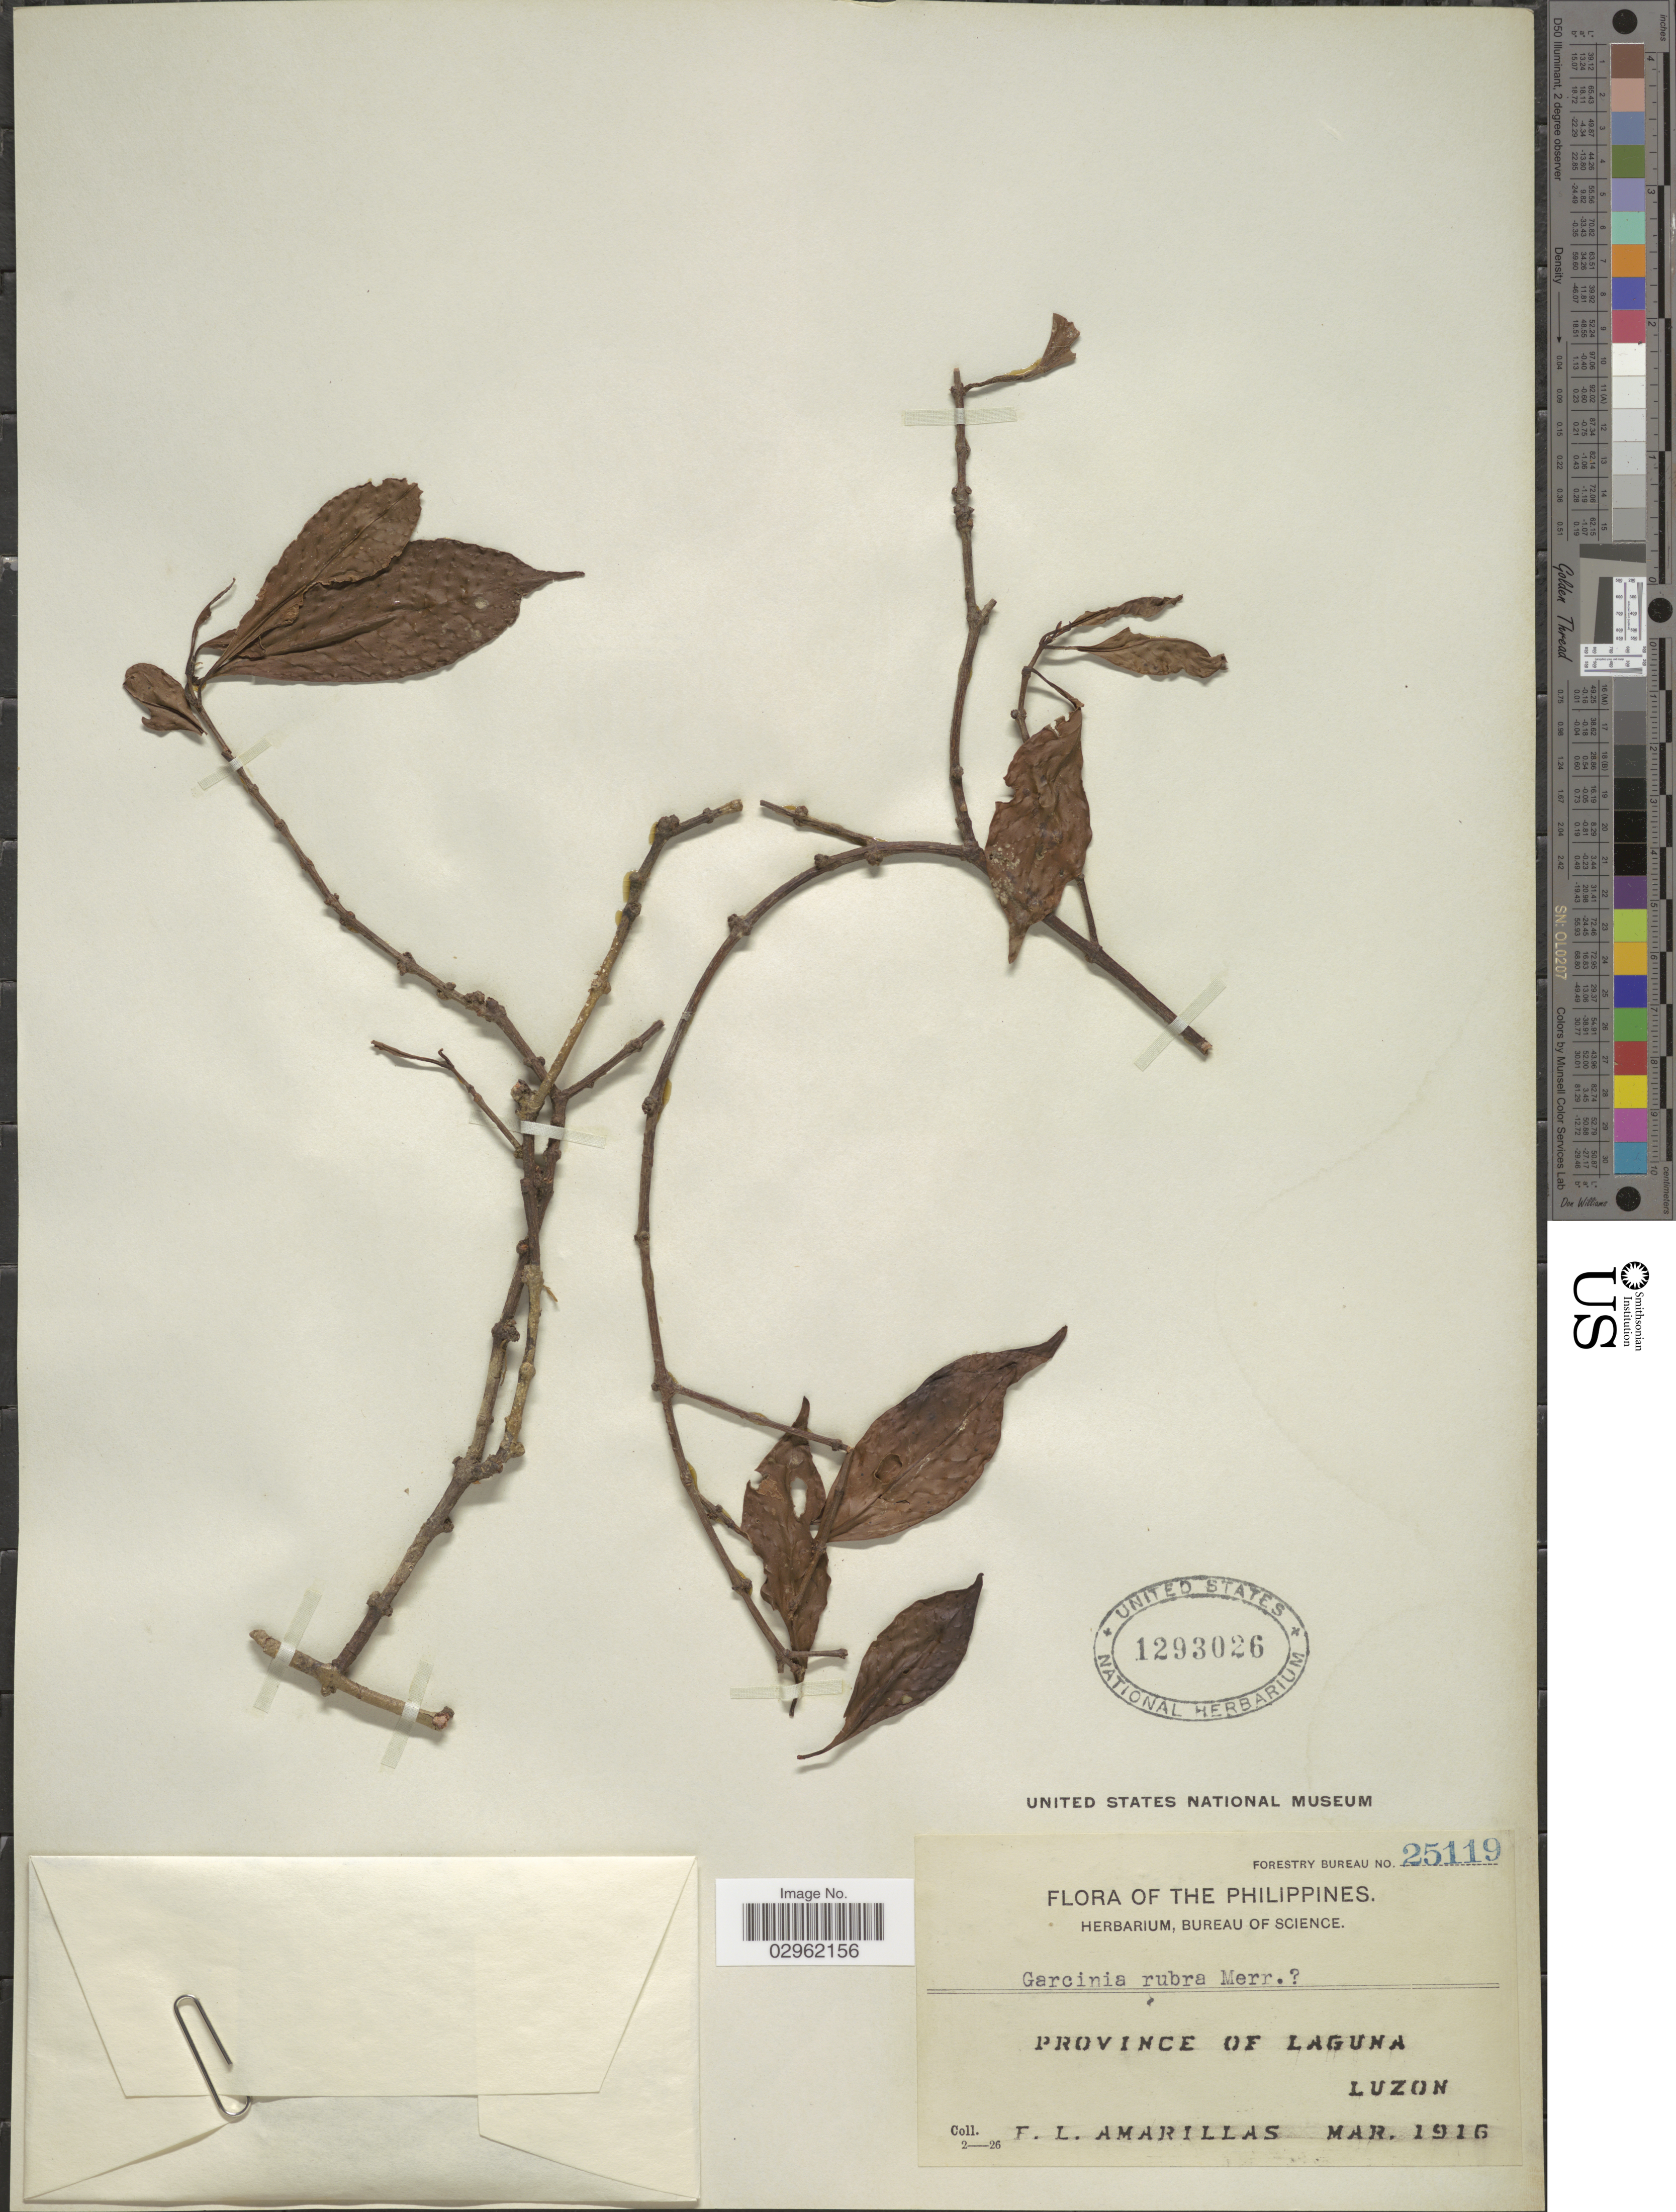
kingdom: Plantae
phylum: Tracheophyta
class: Magnoliopsida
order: Malpighiales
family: Clusiaceae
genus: Garcinia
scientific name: Garcinia rubra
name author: Merr.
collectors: F. Amarillas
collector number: Forestry Bureau 25119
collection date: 1916-03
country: Philippines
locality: Province of Laguna. Luzon.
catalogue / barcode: US 1293026